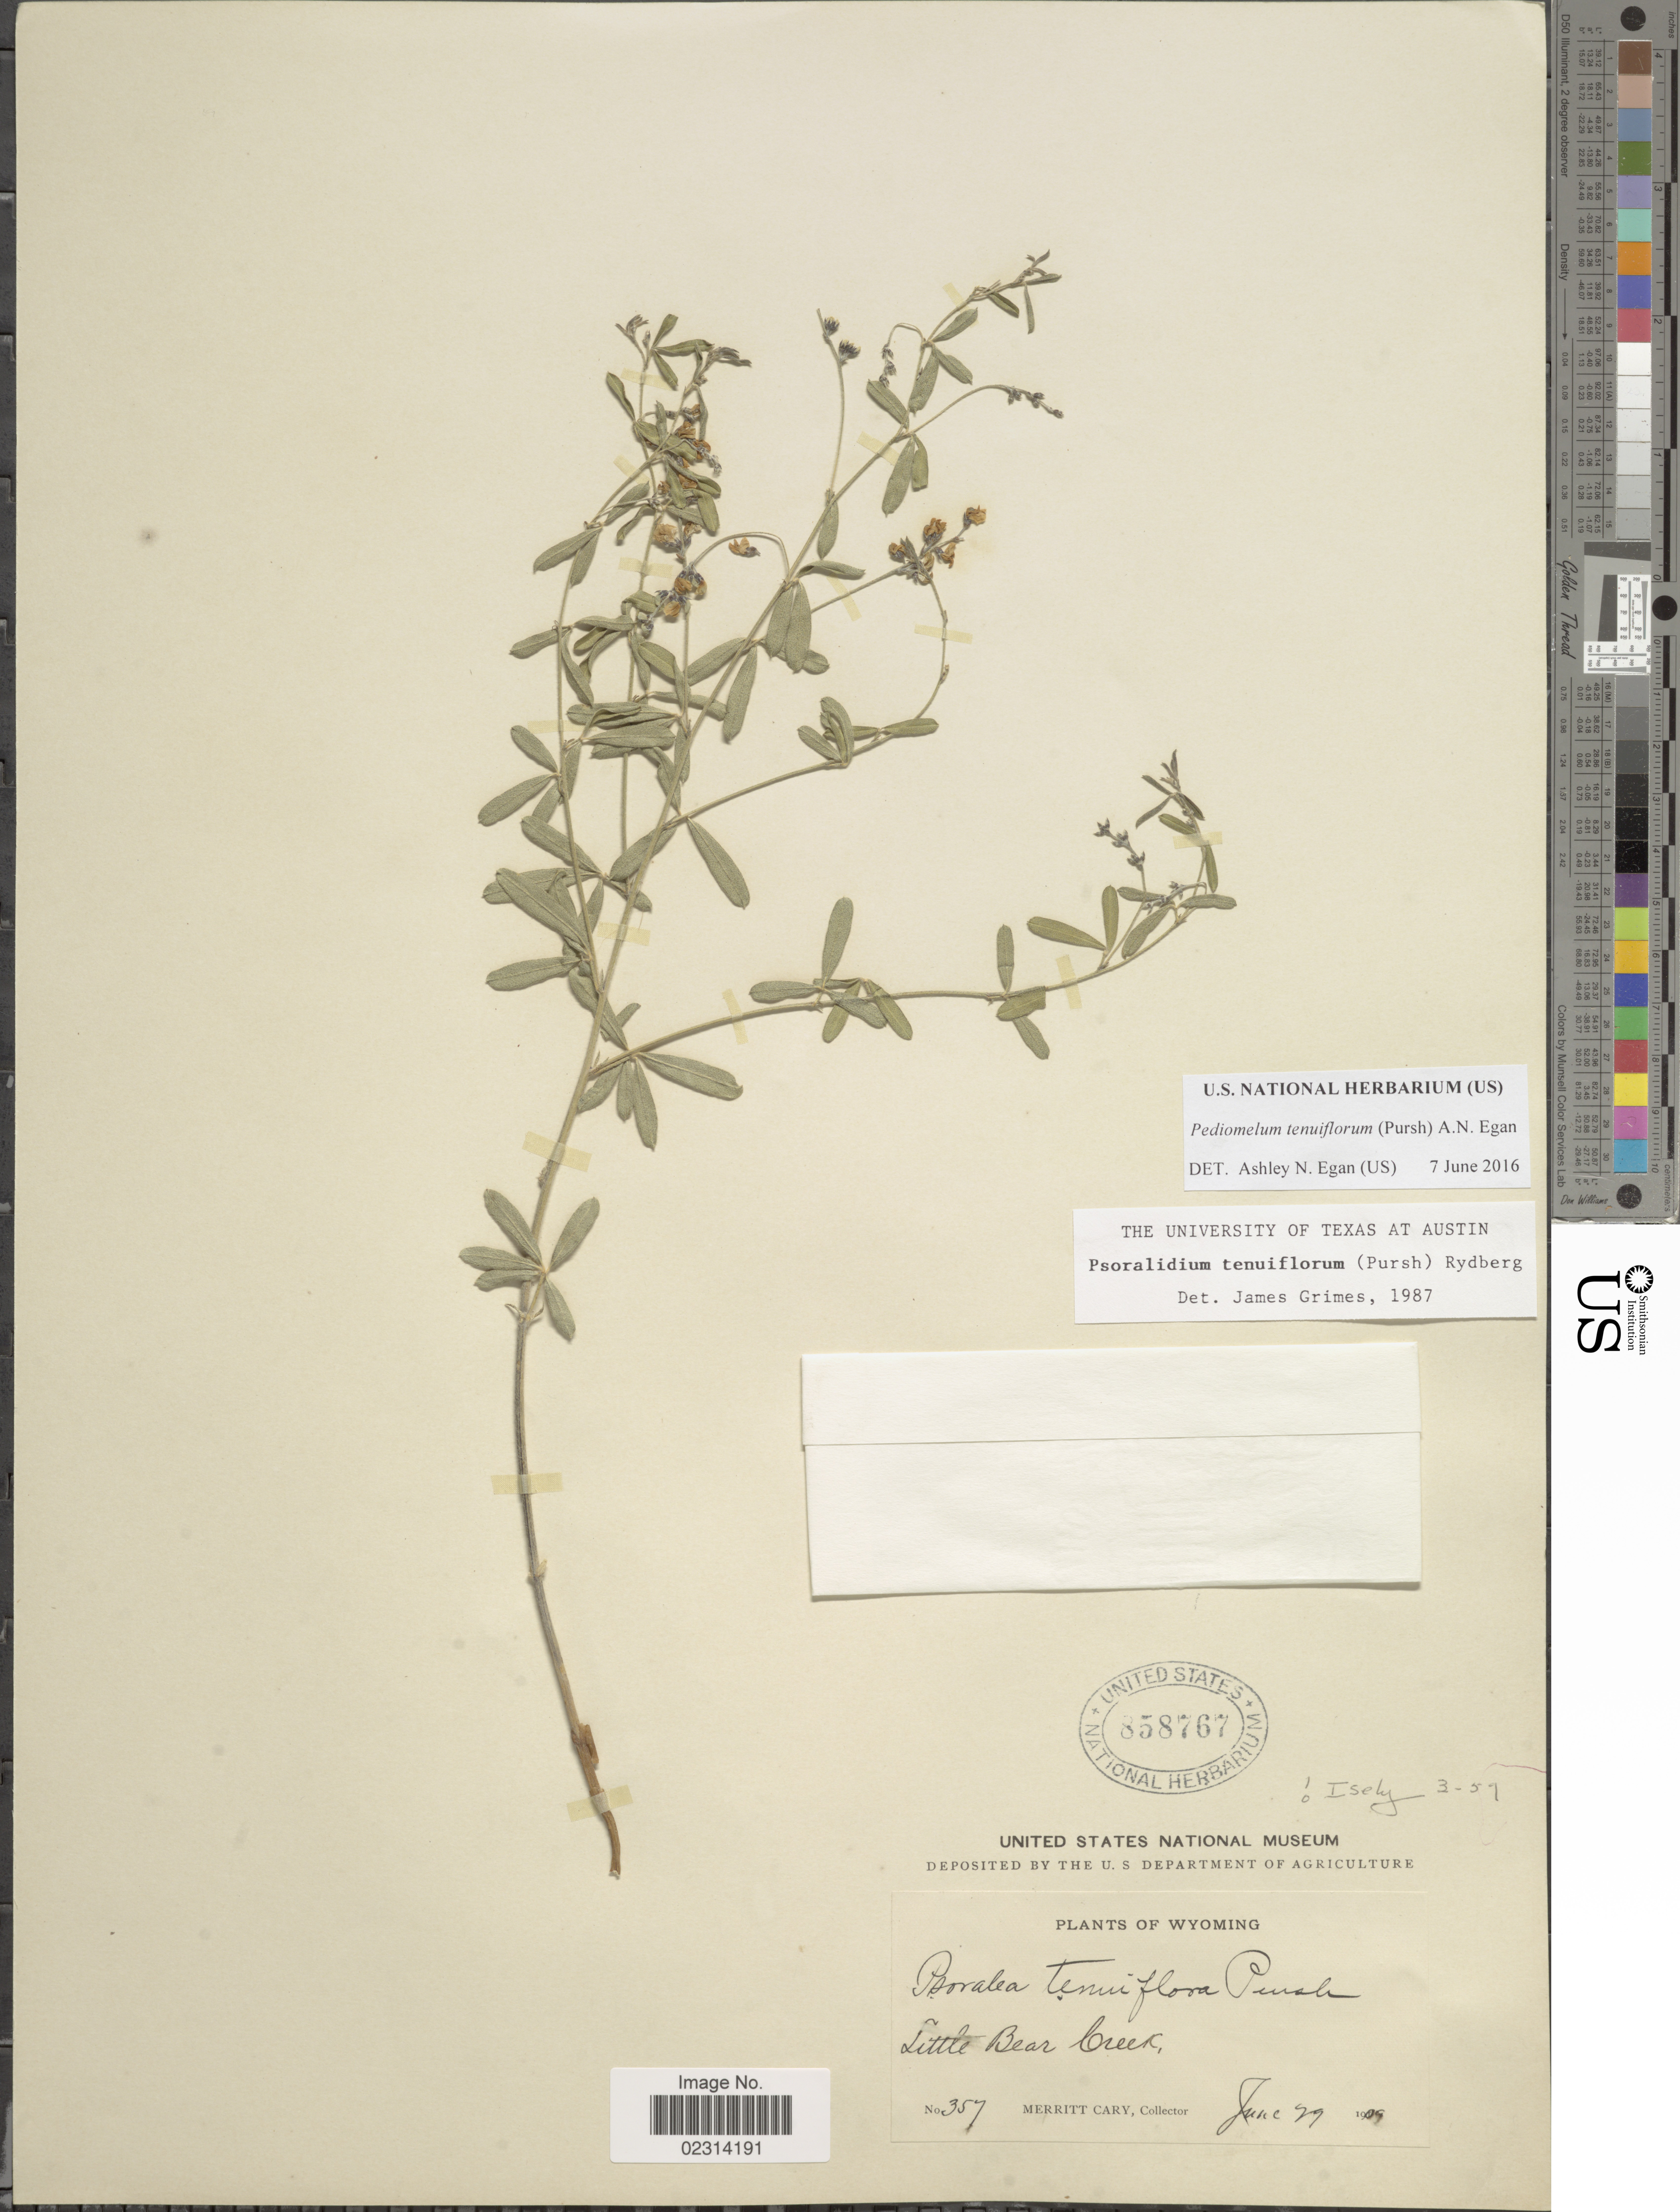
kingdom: Plantae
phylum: Tracheophyta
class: Magnoliopsida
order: Fabales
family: Fabaceae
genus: Psoralidium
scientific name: Psoralidium tenuiflorum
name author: (Pursh) Rydb.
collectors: M. Cary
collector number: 357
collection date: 1909-06-29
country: United States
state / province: Wyoming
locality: Little Bear Creek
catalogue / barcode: US 858767